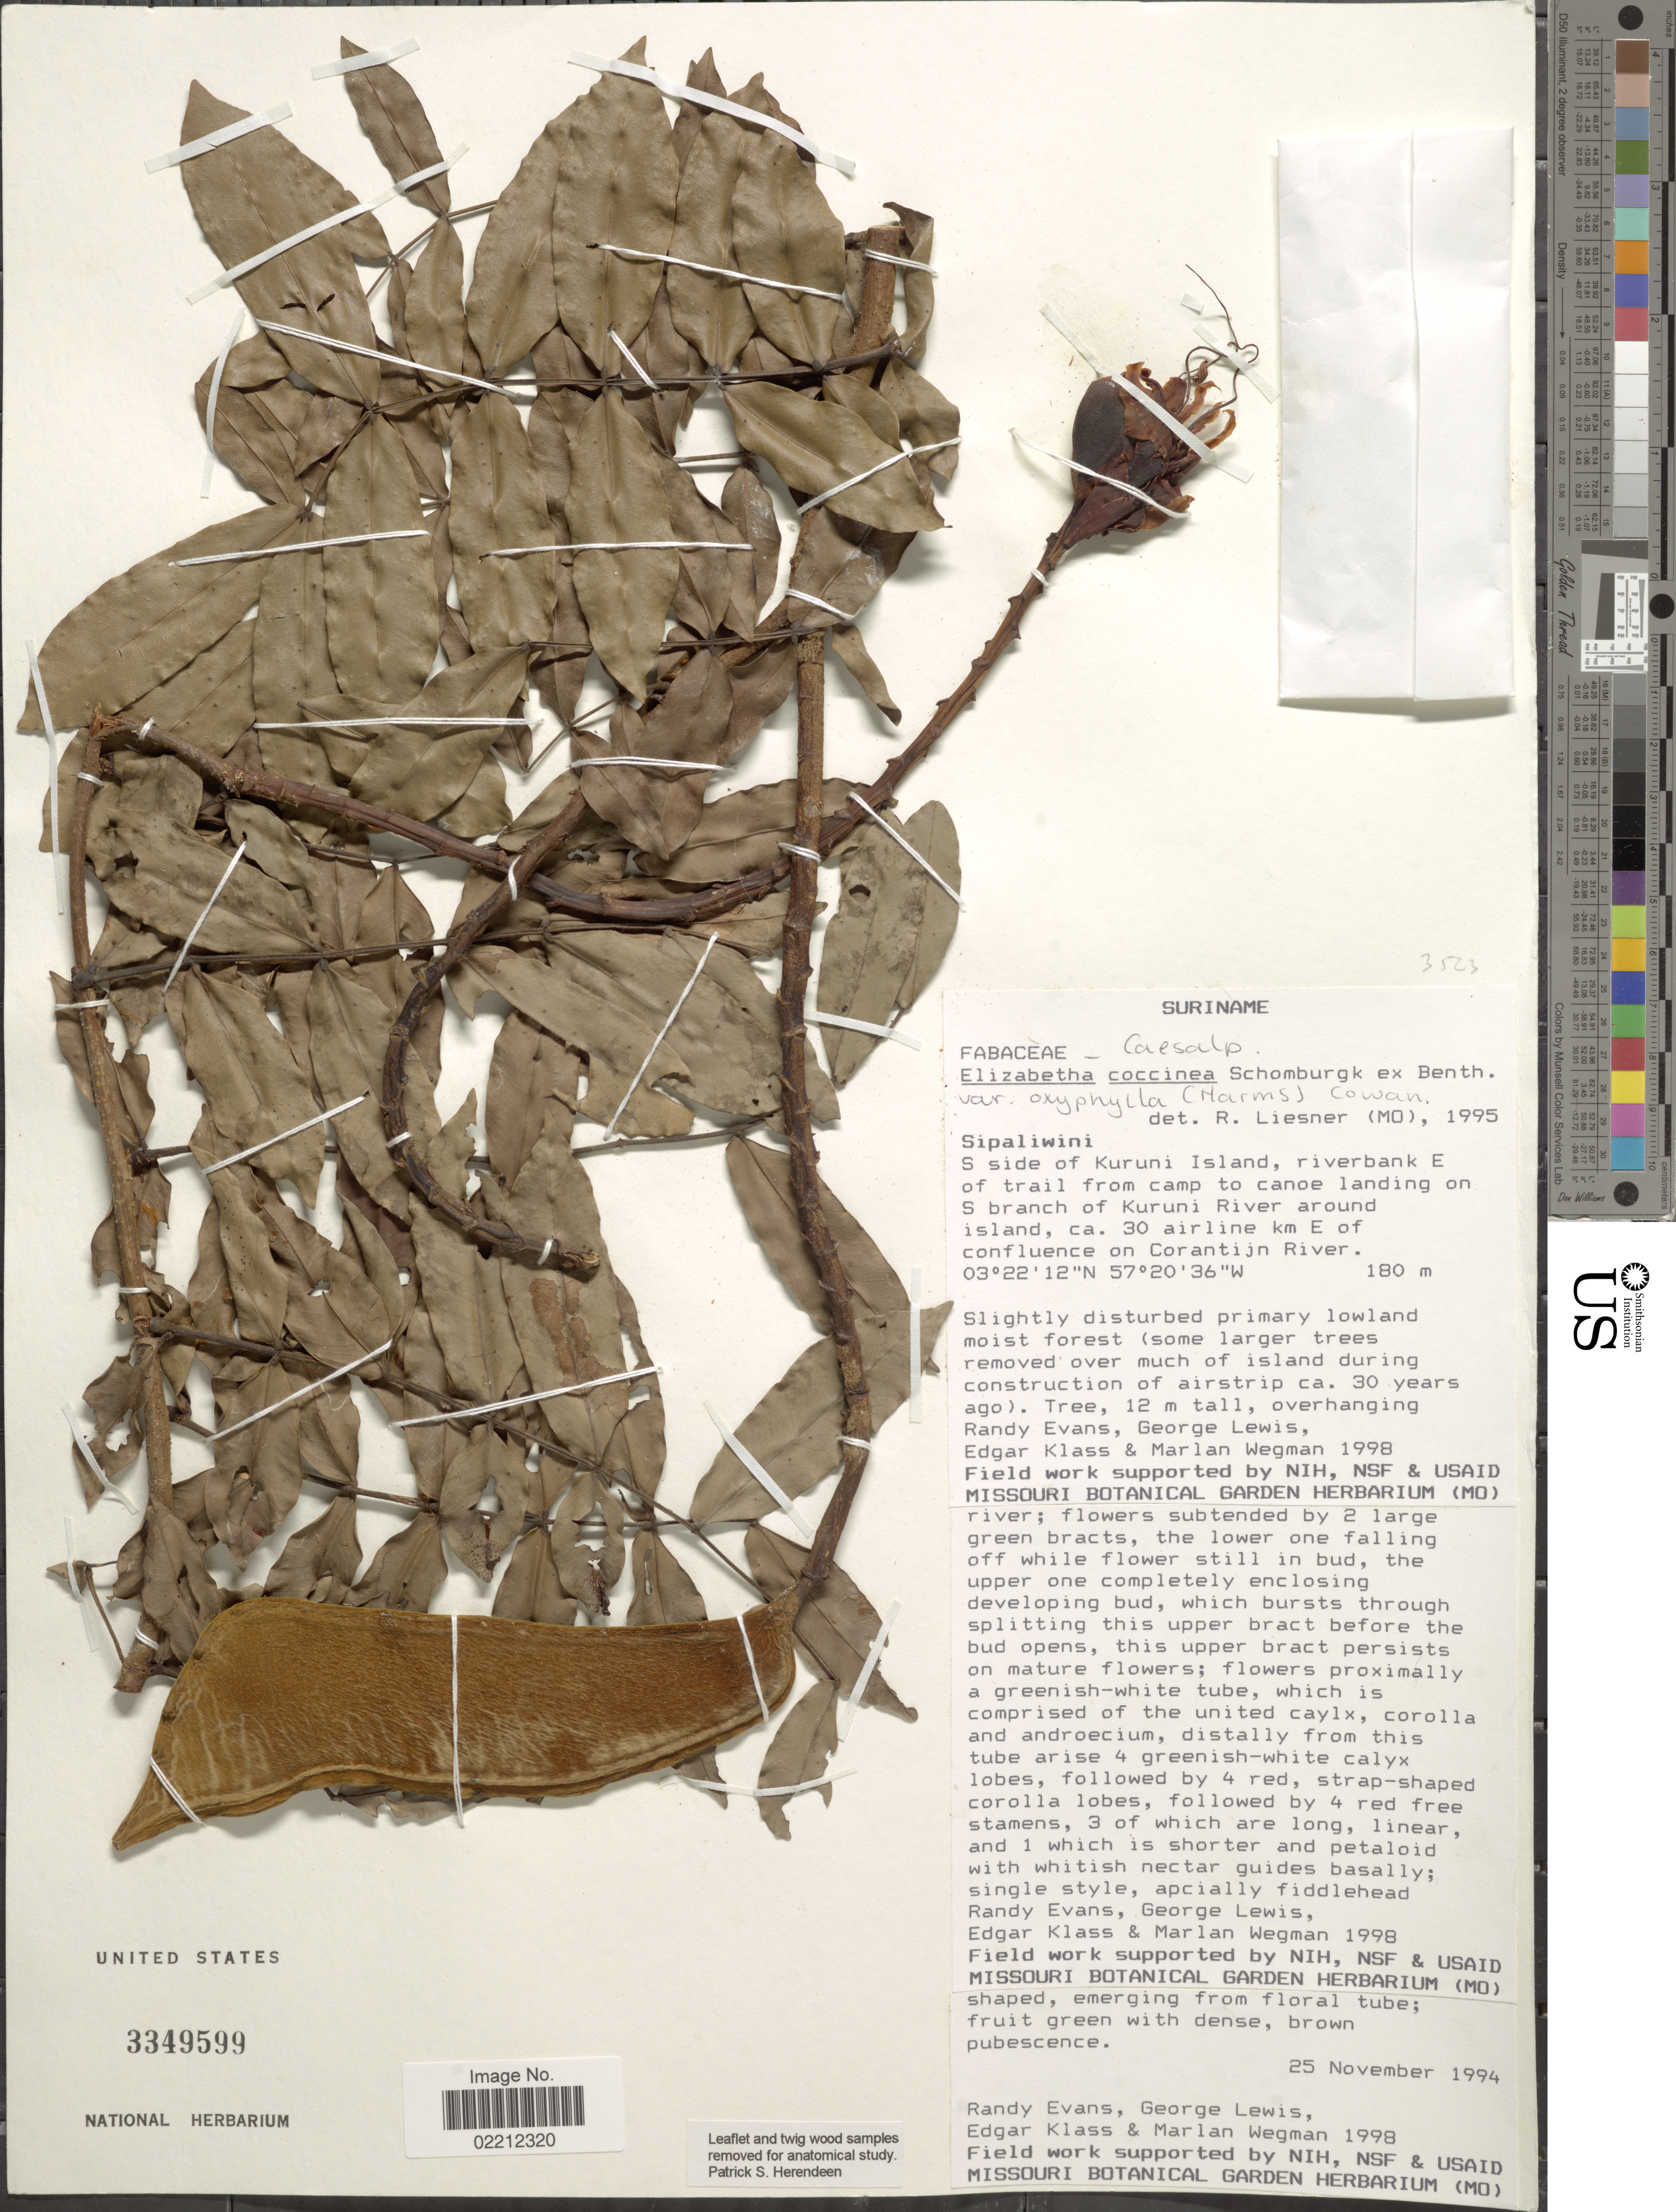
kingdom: Plantae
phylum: Tracheophyta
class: Magnoliopsida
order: Fabales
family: Fabaceae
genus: Elizabetha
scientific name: Elizabetha coccinea var. oxyphylla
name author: (Harms) R.S. Cowan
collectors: R. Evans, G. Lewis, E. Klass & M. Wegman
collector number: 1998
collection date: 1994-11-25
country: Suriname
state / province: Sipaliwini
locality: S side of Kuruni Island, riverbank E of trail from camp to canoe landing on S branch of Kuruni River around Island, ca. 30 airline Km w of confleunce on Corantijn River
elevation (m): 180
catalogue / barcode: US 3349599